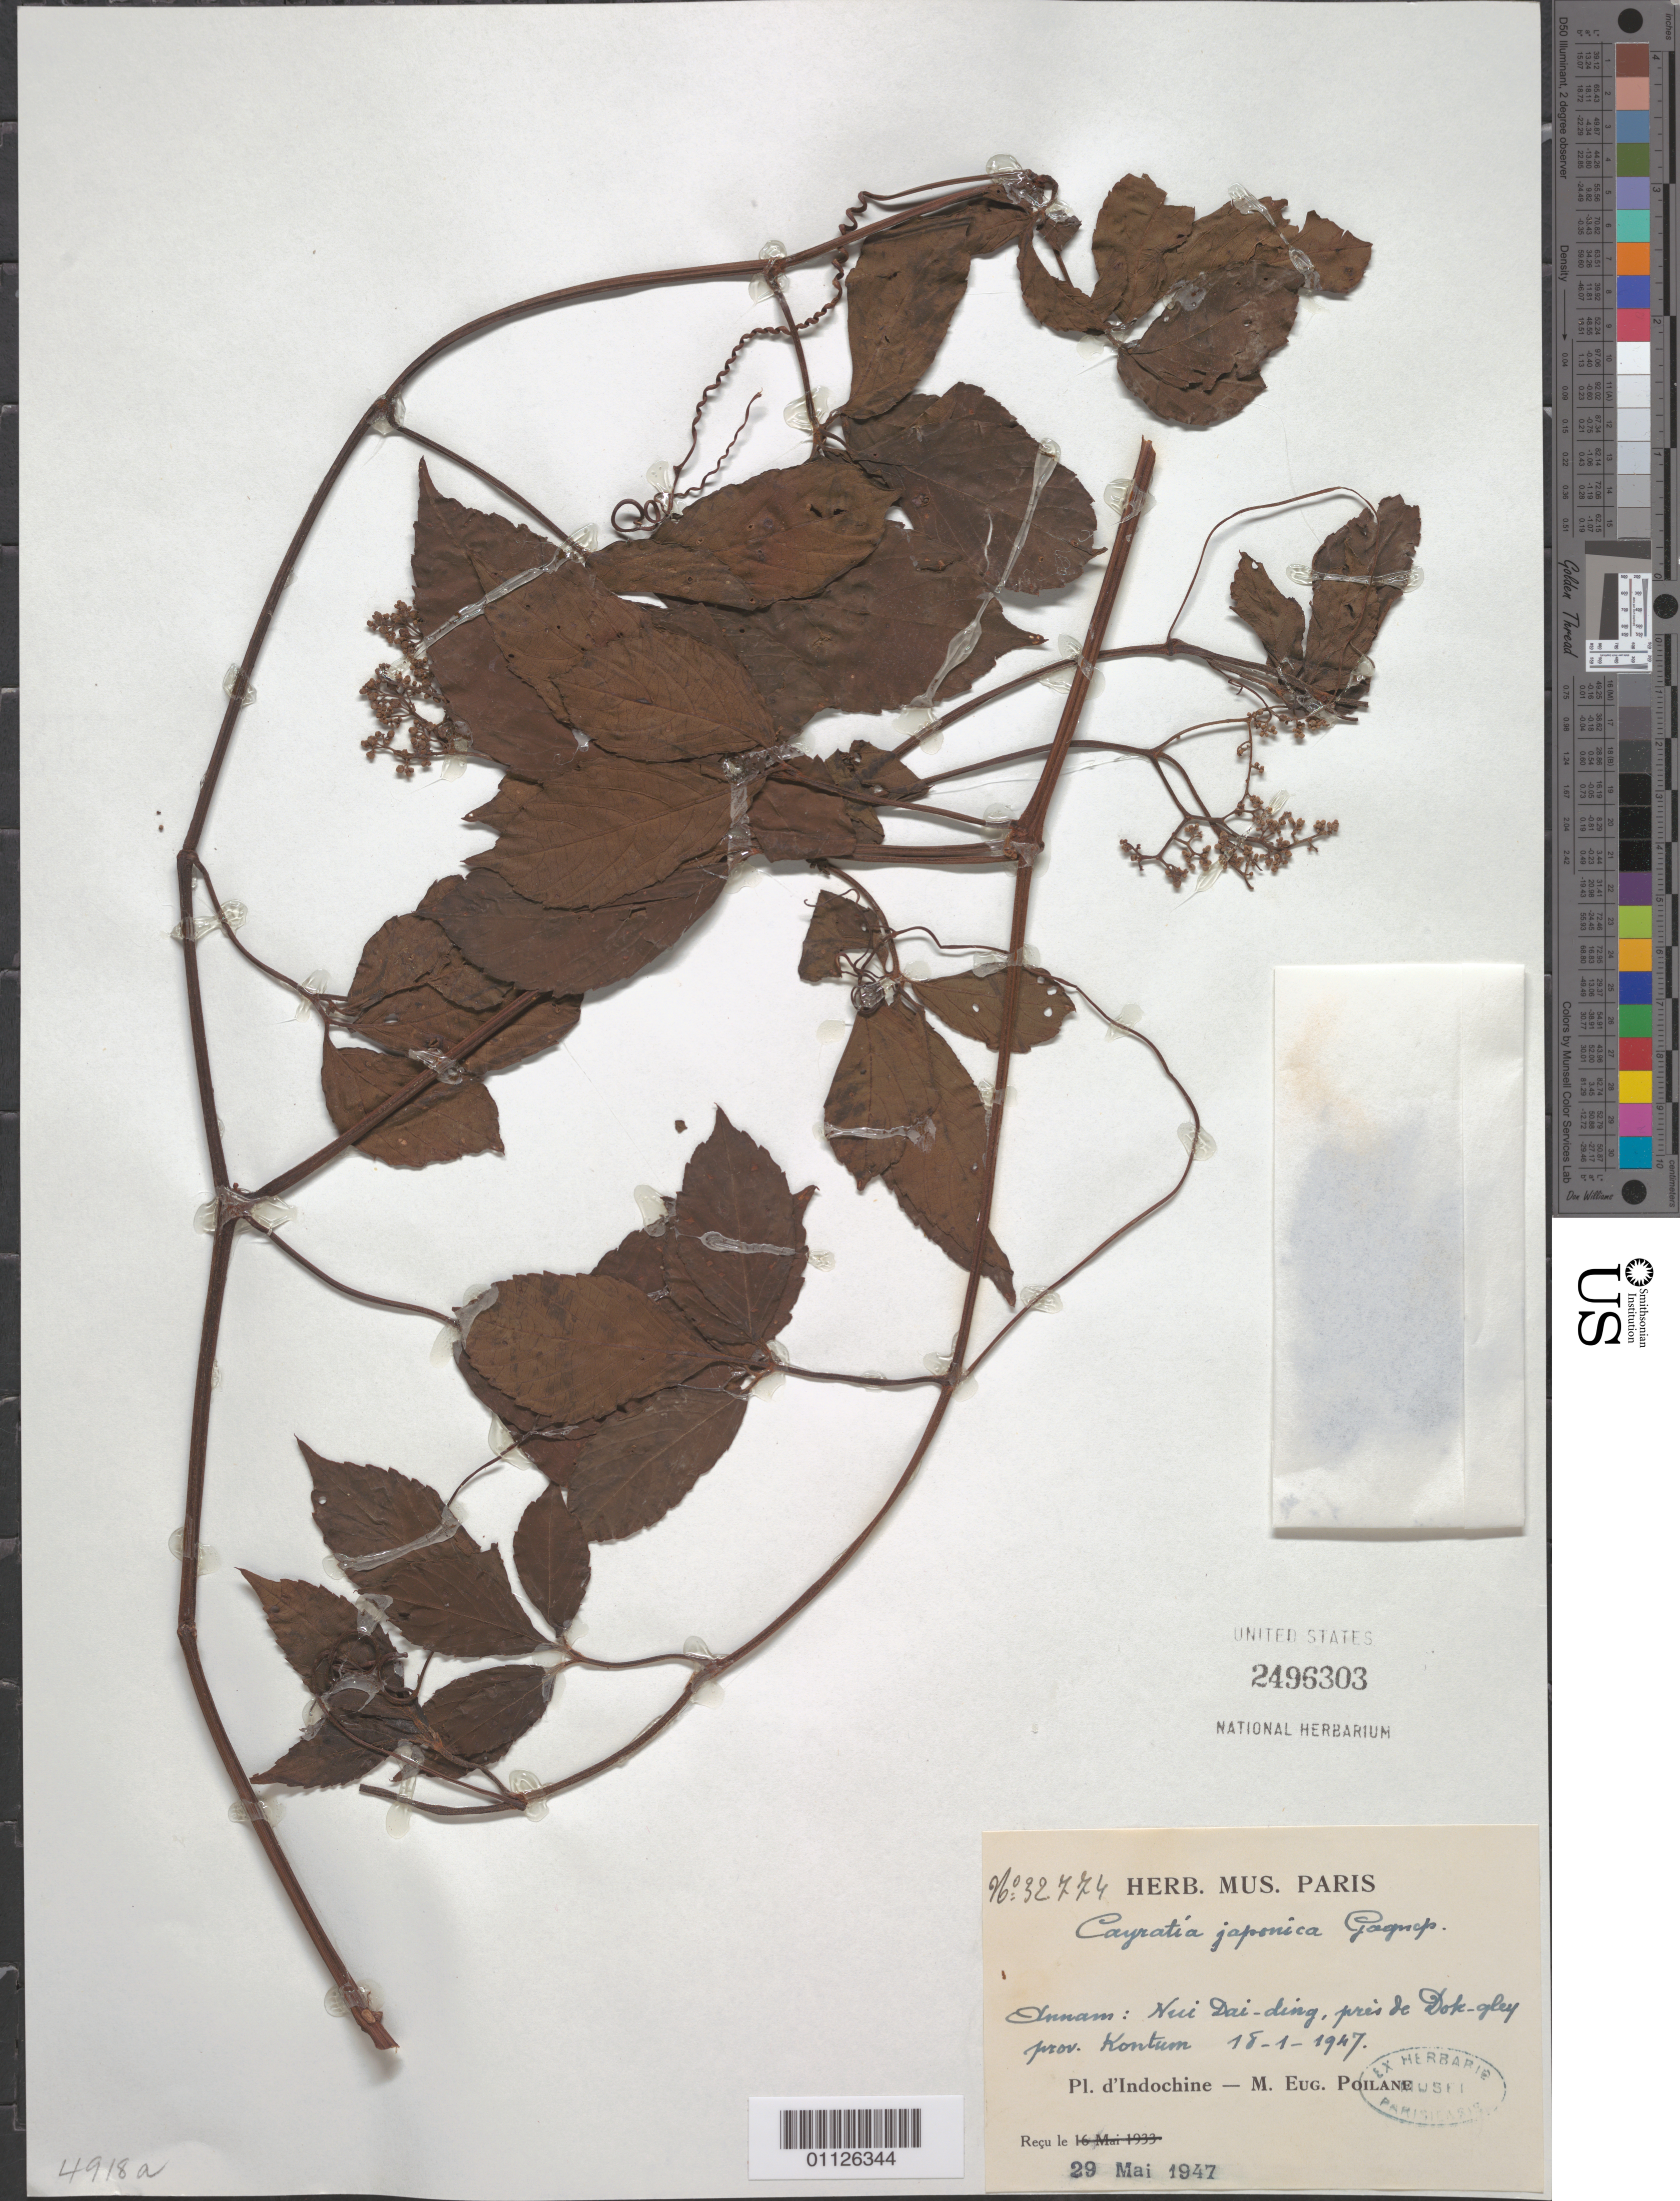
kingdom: Plantae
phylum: Tracheophyta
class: Magnoliopsida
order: Vitales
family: Vitaceae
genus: Causonis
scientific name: Causonis japonica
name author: (Thunb.) Raf.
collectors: M. Poilane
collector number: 32774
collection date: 1947-01-18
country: Vietnam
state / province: Kon Tum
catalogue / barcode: US 2496303